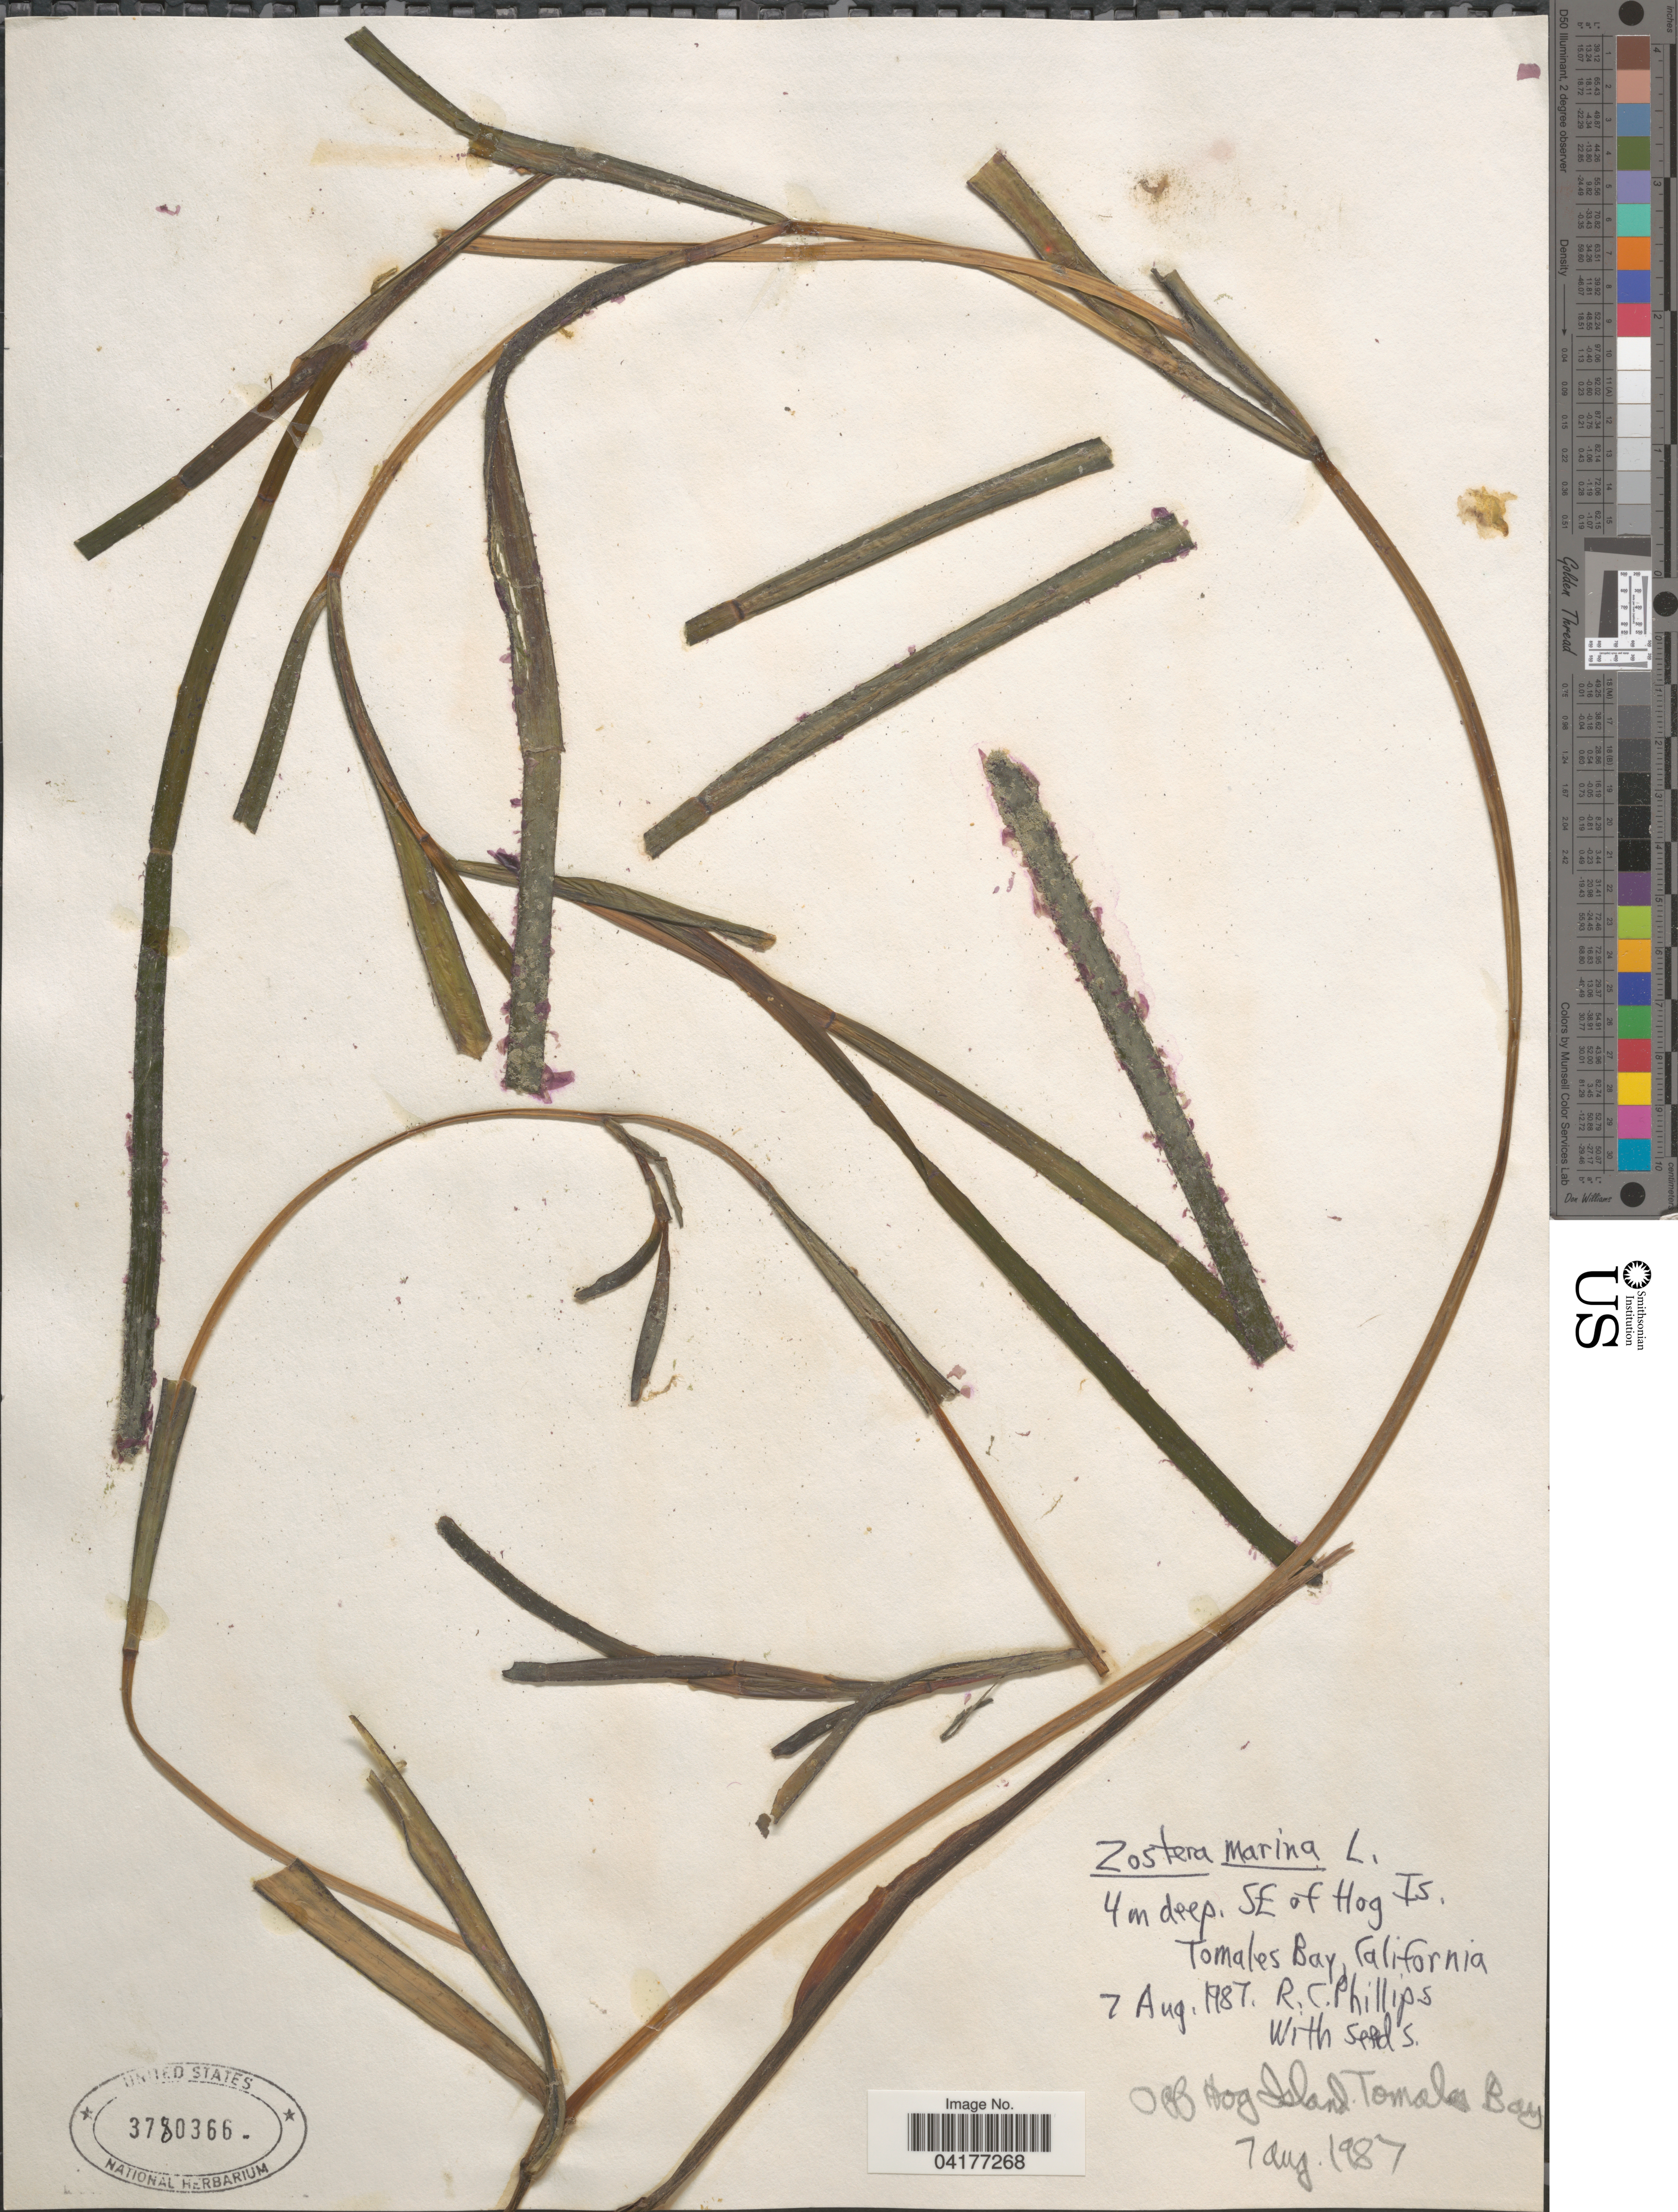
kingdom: Plantae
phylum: Tracheophyta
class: Liliopsida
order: Alismatales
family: Zosteraceae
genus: Zostera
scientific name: Zostera marina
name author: L.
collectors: R. C. Phillips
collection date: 1987-08-07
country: United States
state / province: California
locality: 4 m deep, SE of Hog Is. Tomales Bay. Off Hog Is.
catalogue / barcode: US 3780366